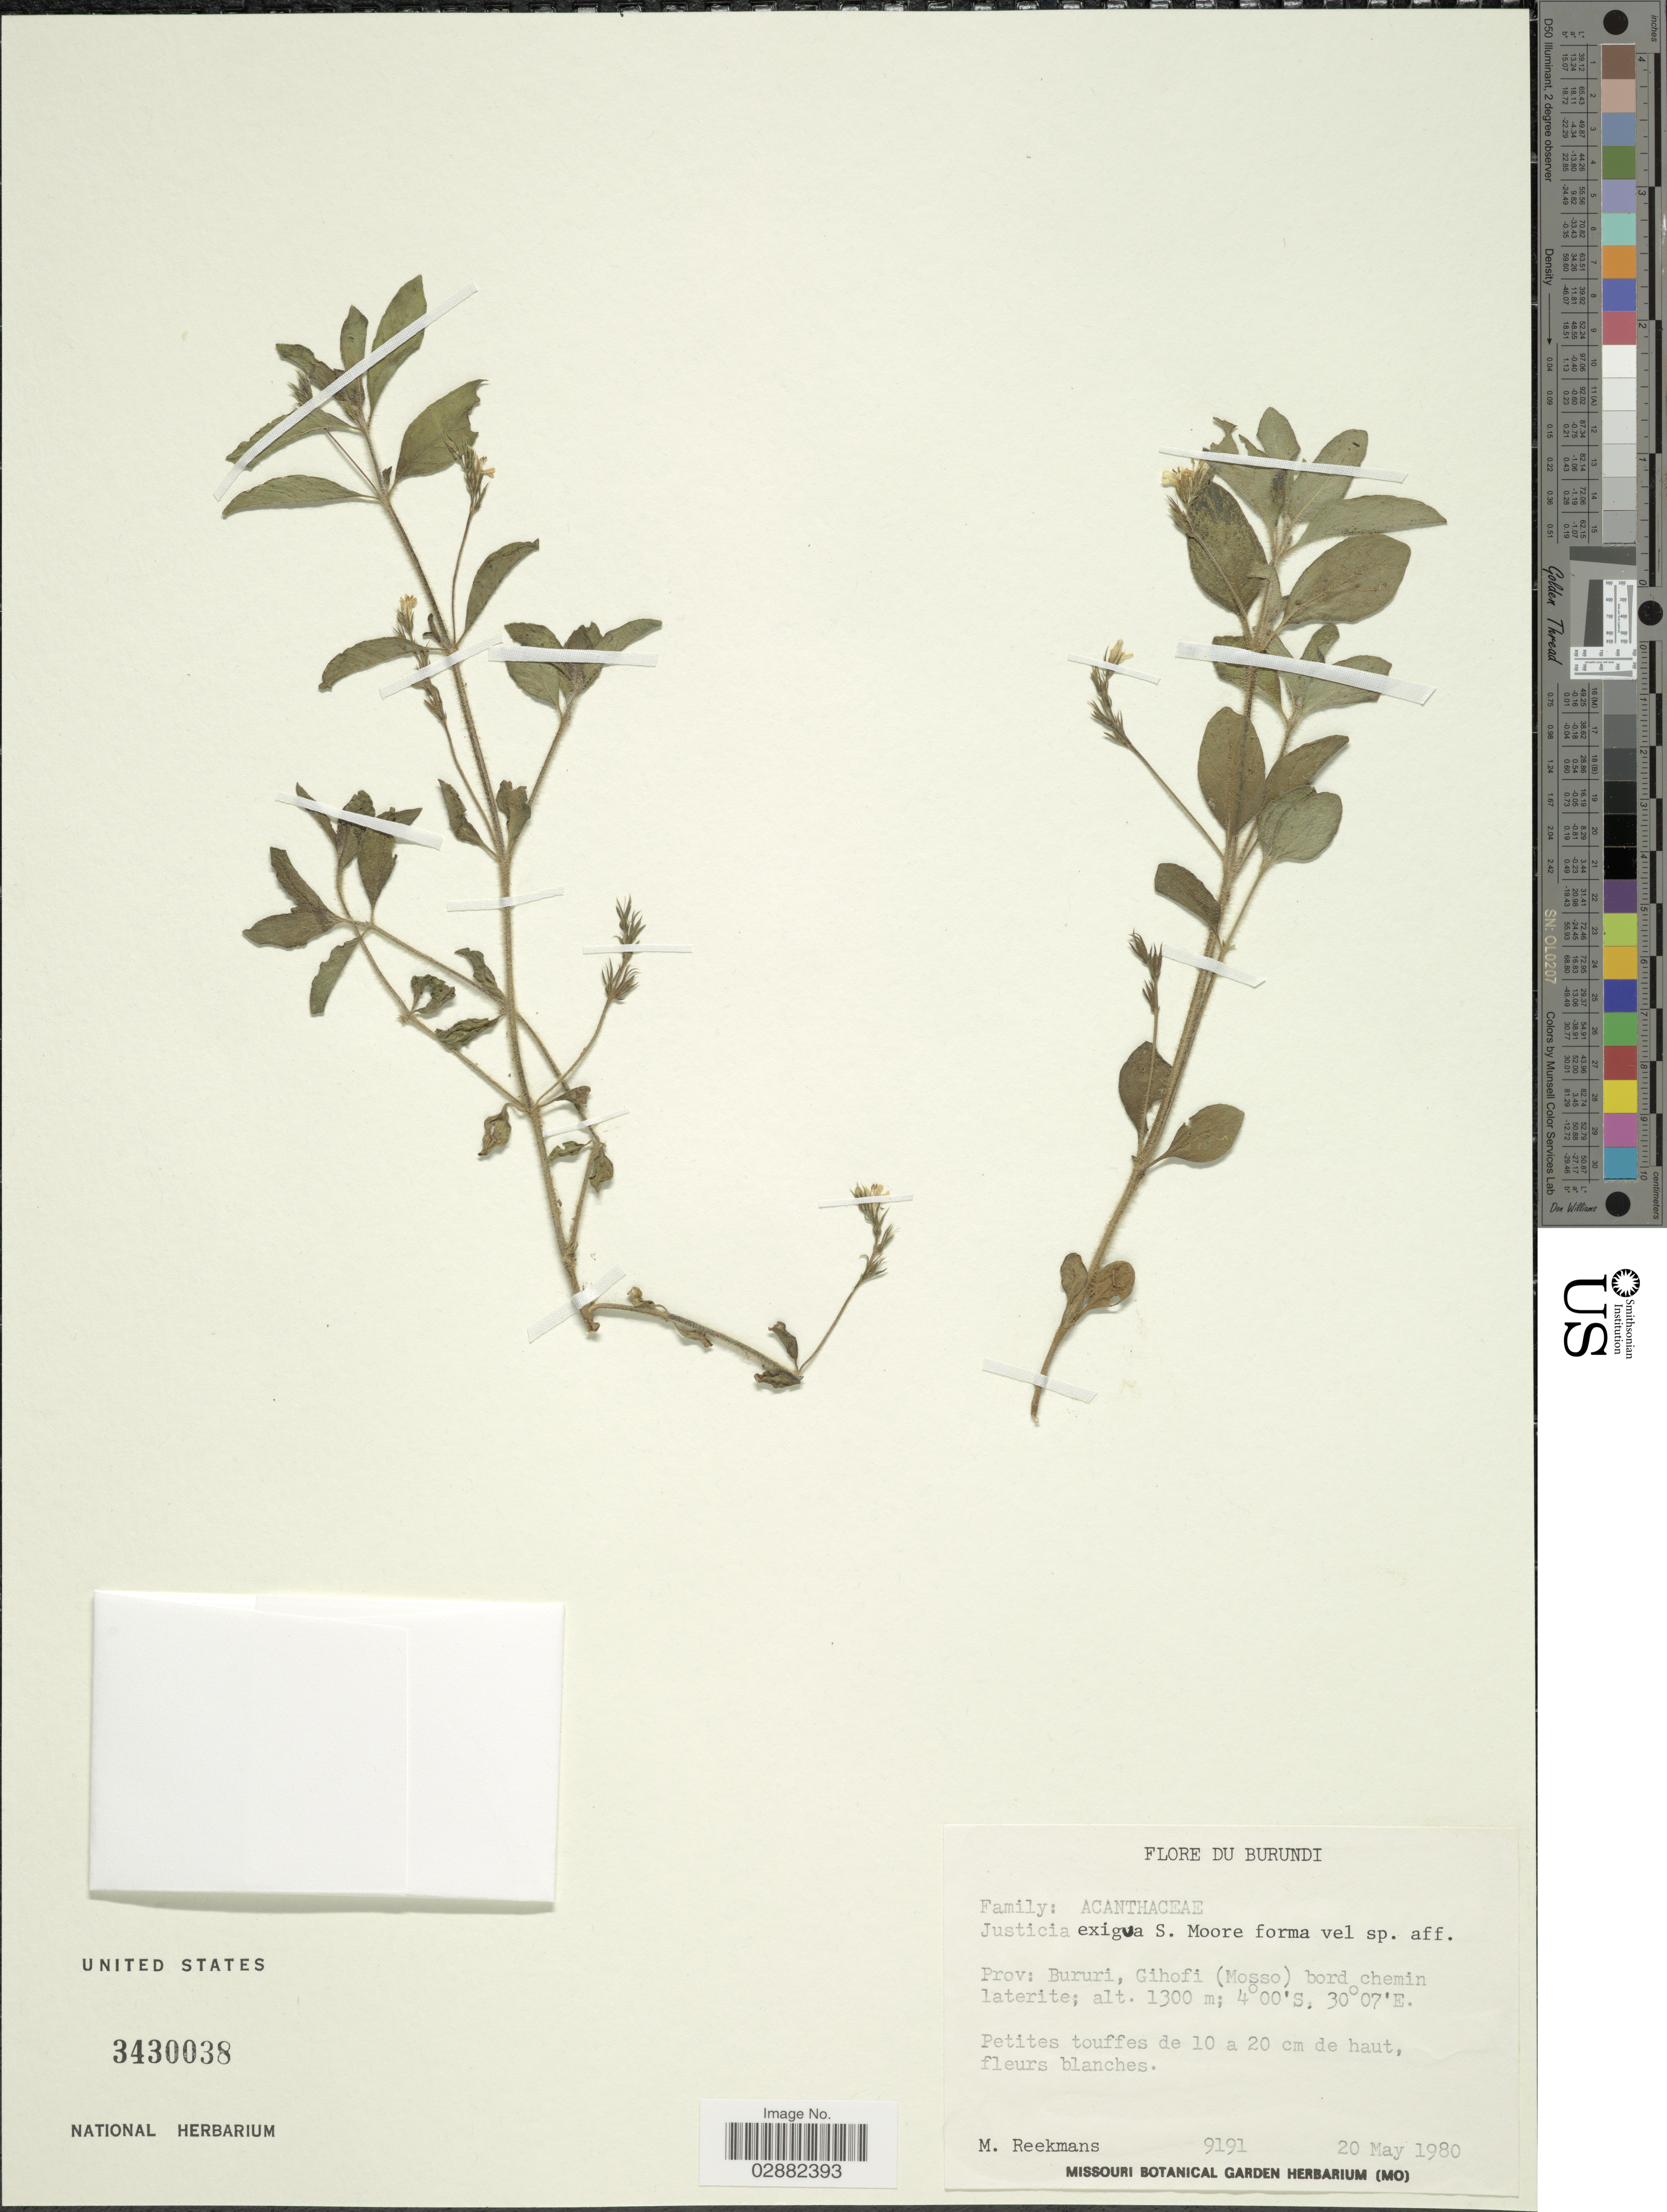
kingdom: Plantae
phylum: Tracheophyta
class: Magnoliopsida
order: Lamiales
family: Acanthaceae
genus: Justicia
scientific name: Justicia exigua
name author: S. Moore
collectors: M. Reekmans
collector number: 9191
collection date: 1980-05-20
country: Burundi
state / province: Bururi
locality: Prov. Bururi, Gihofi (Mosso) bord chemin laterite.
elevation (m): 1300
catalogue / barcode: US 3430038